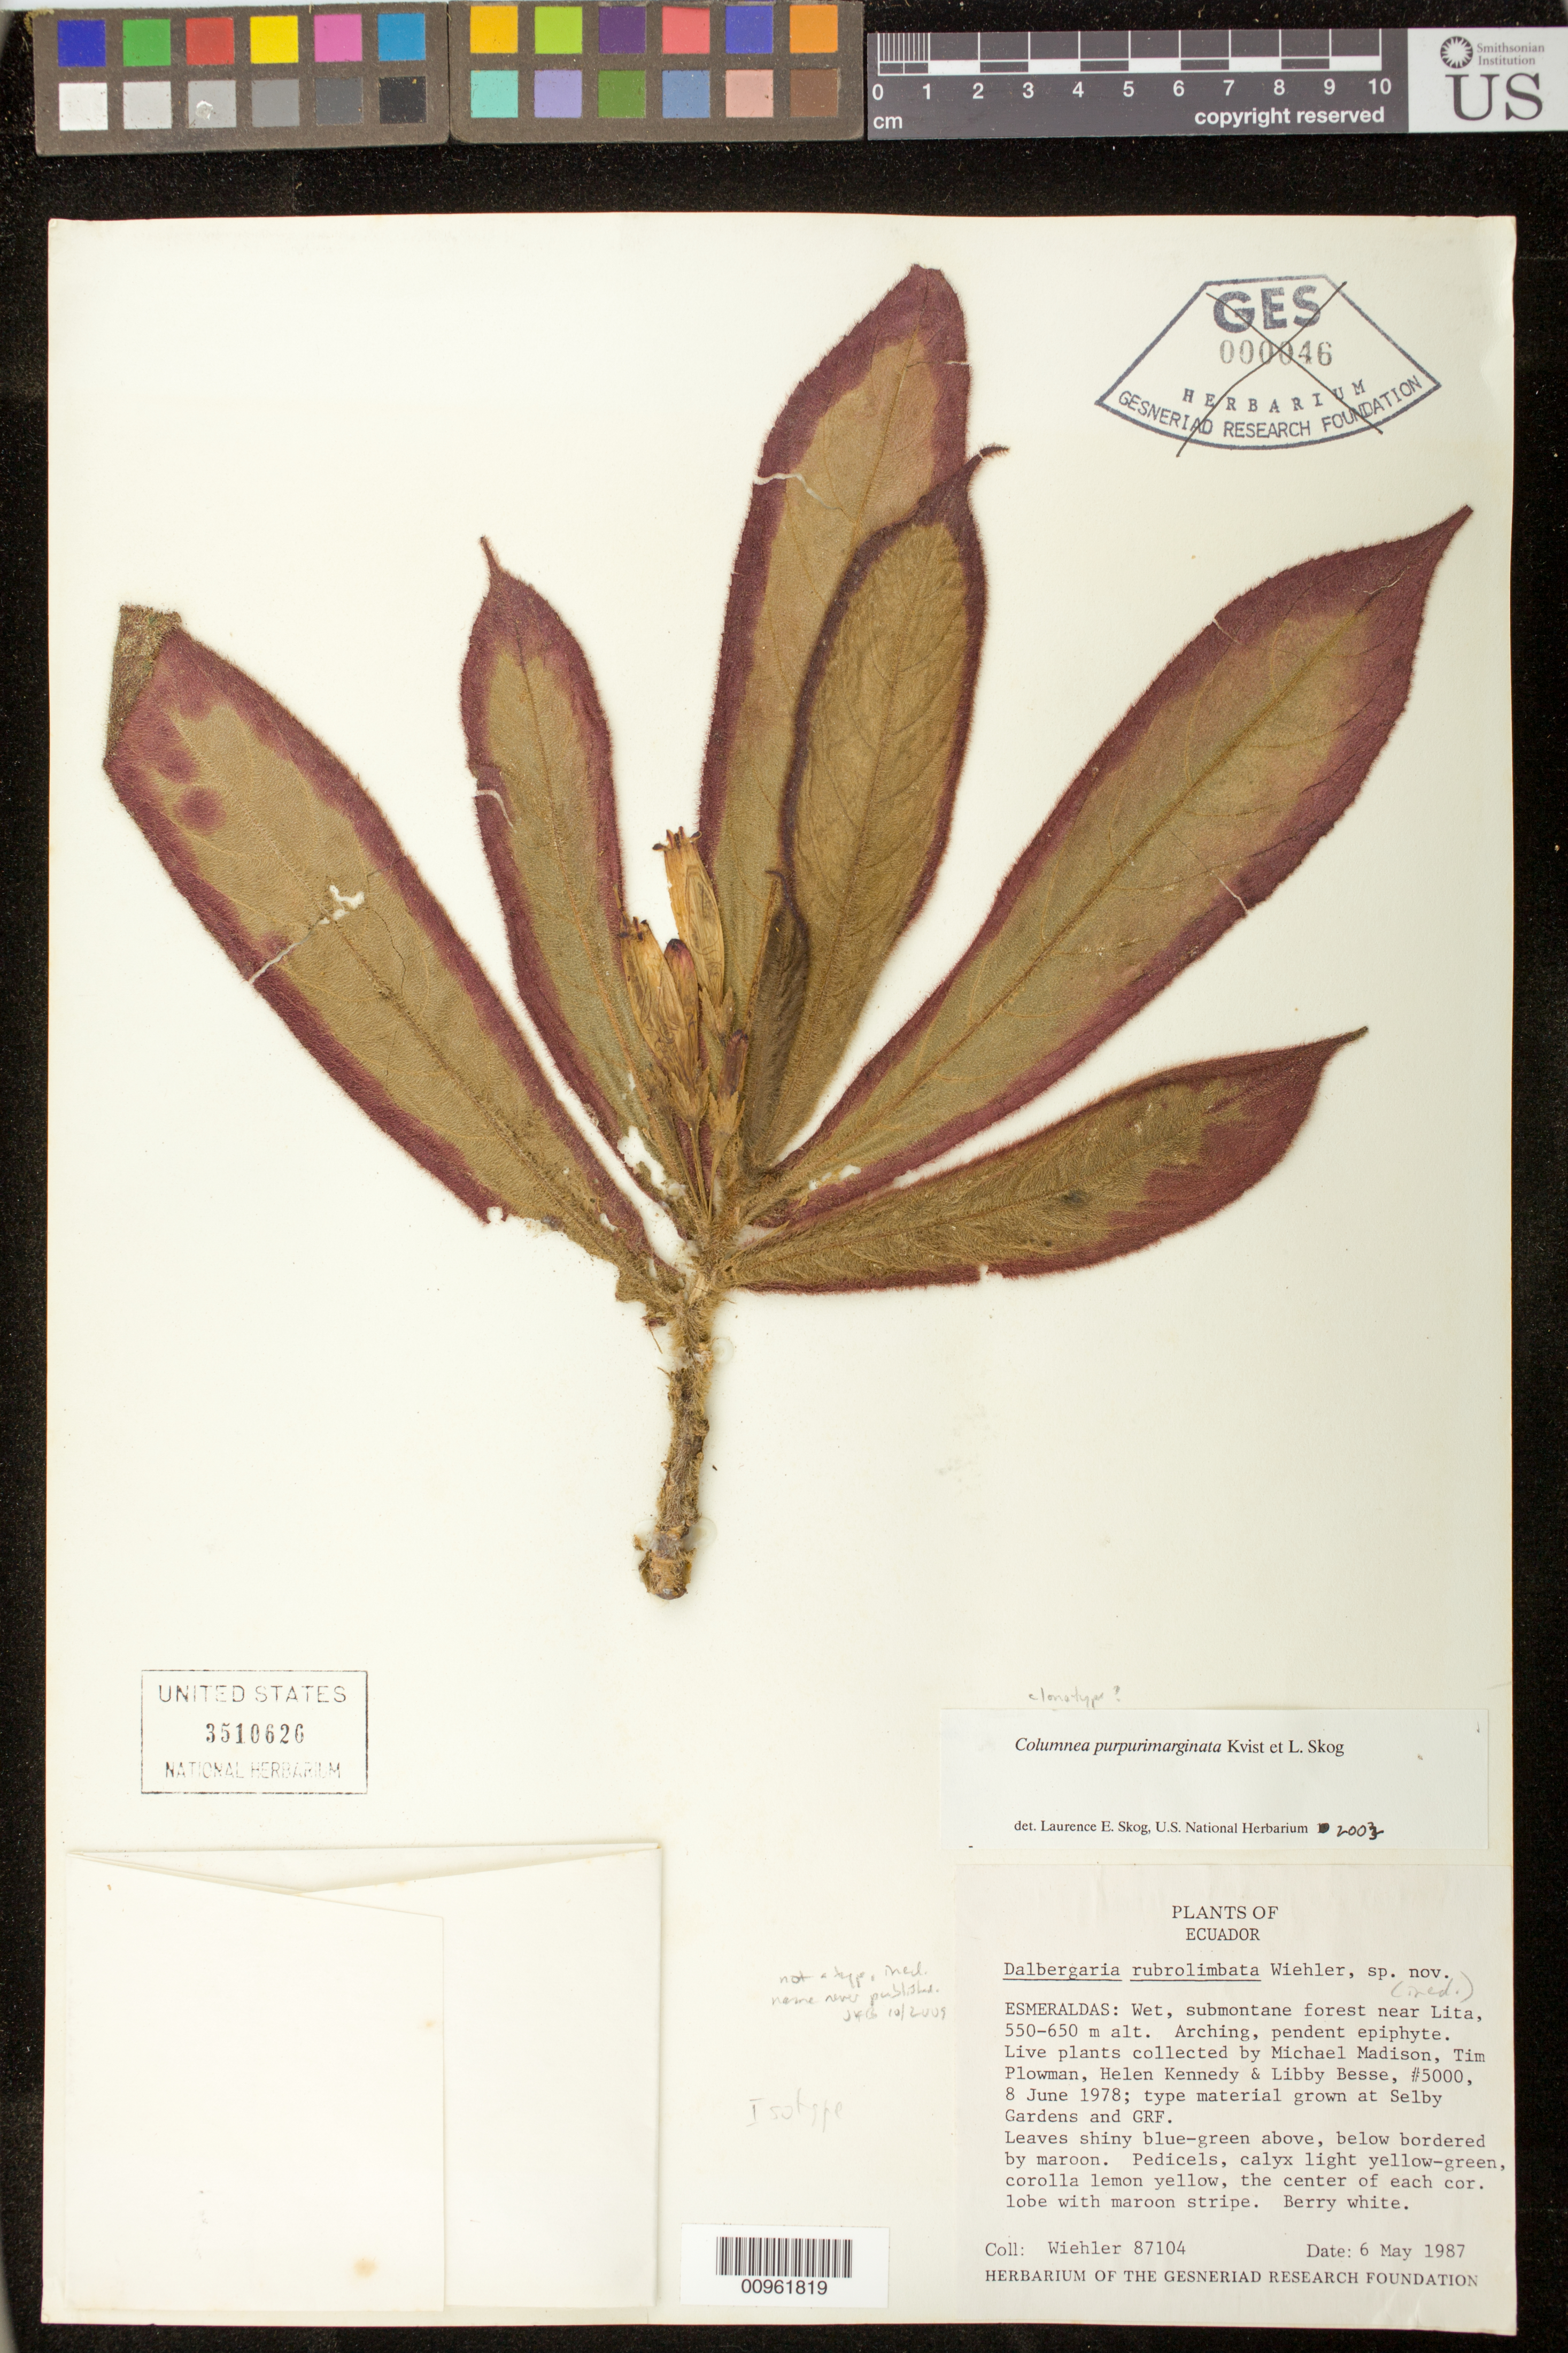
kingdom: Plantae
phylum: Tracheophyta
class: Magnoliopsida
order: Lamiales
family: Gesneriaceae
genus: Columnea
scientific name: Columnea purpurimarginata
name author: L.P. Kvist & L.E. Skog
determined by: Skog, Laurence E.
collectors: H. J. Wiehler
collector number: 87104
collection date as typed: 06 May 1987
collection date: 1987-05-06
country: Ecuador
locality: Cult. Hort. GRF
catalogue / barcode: US 3510626